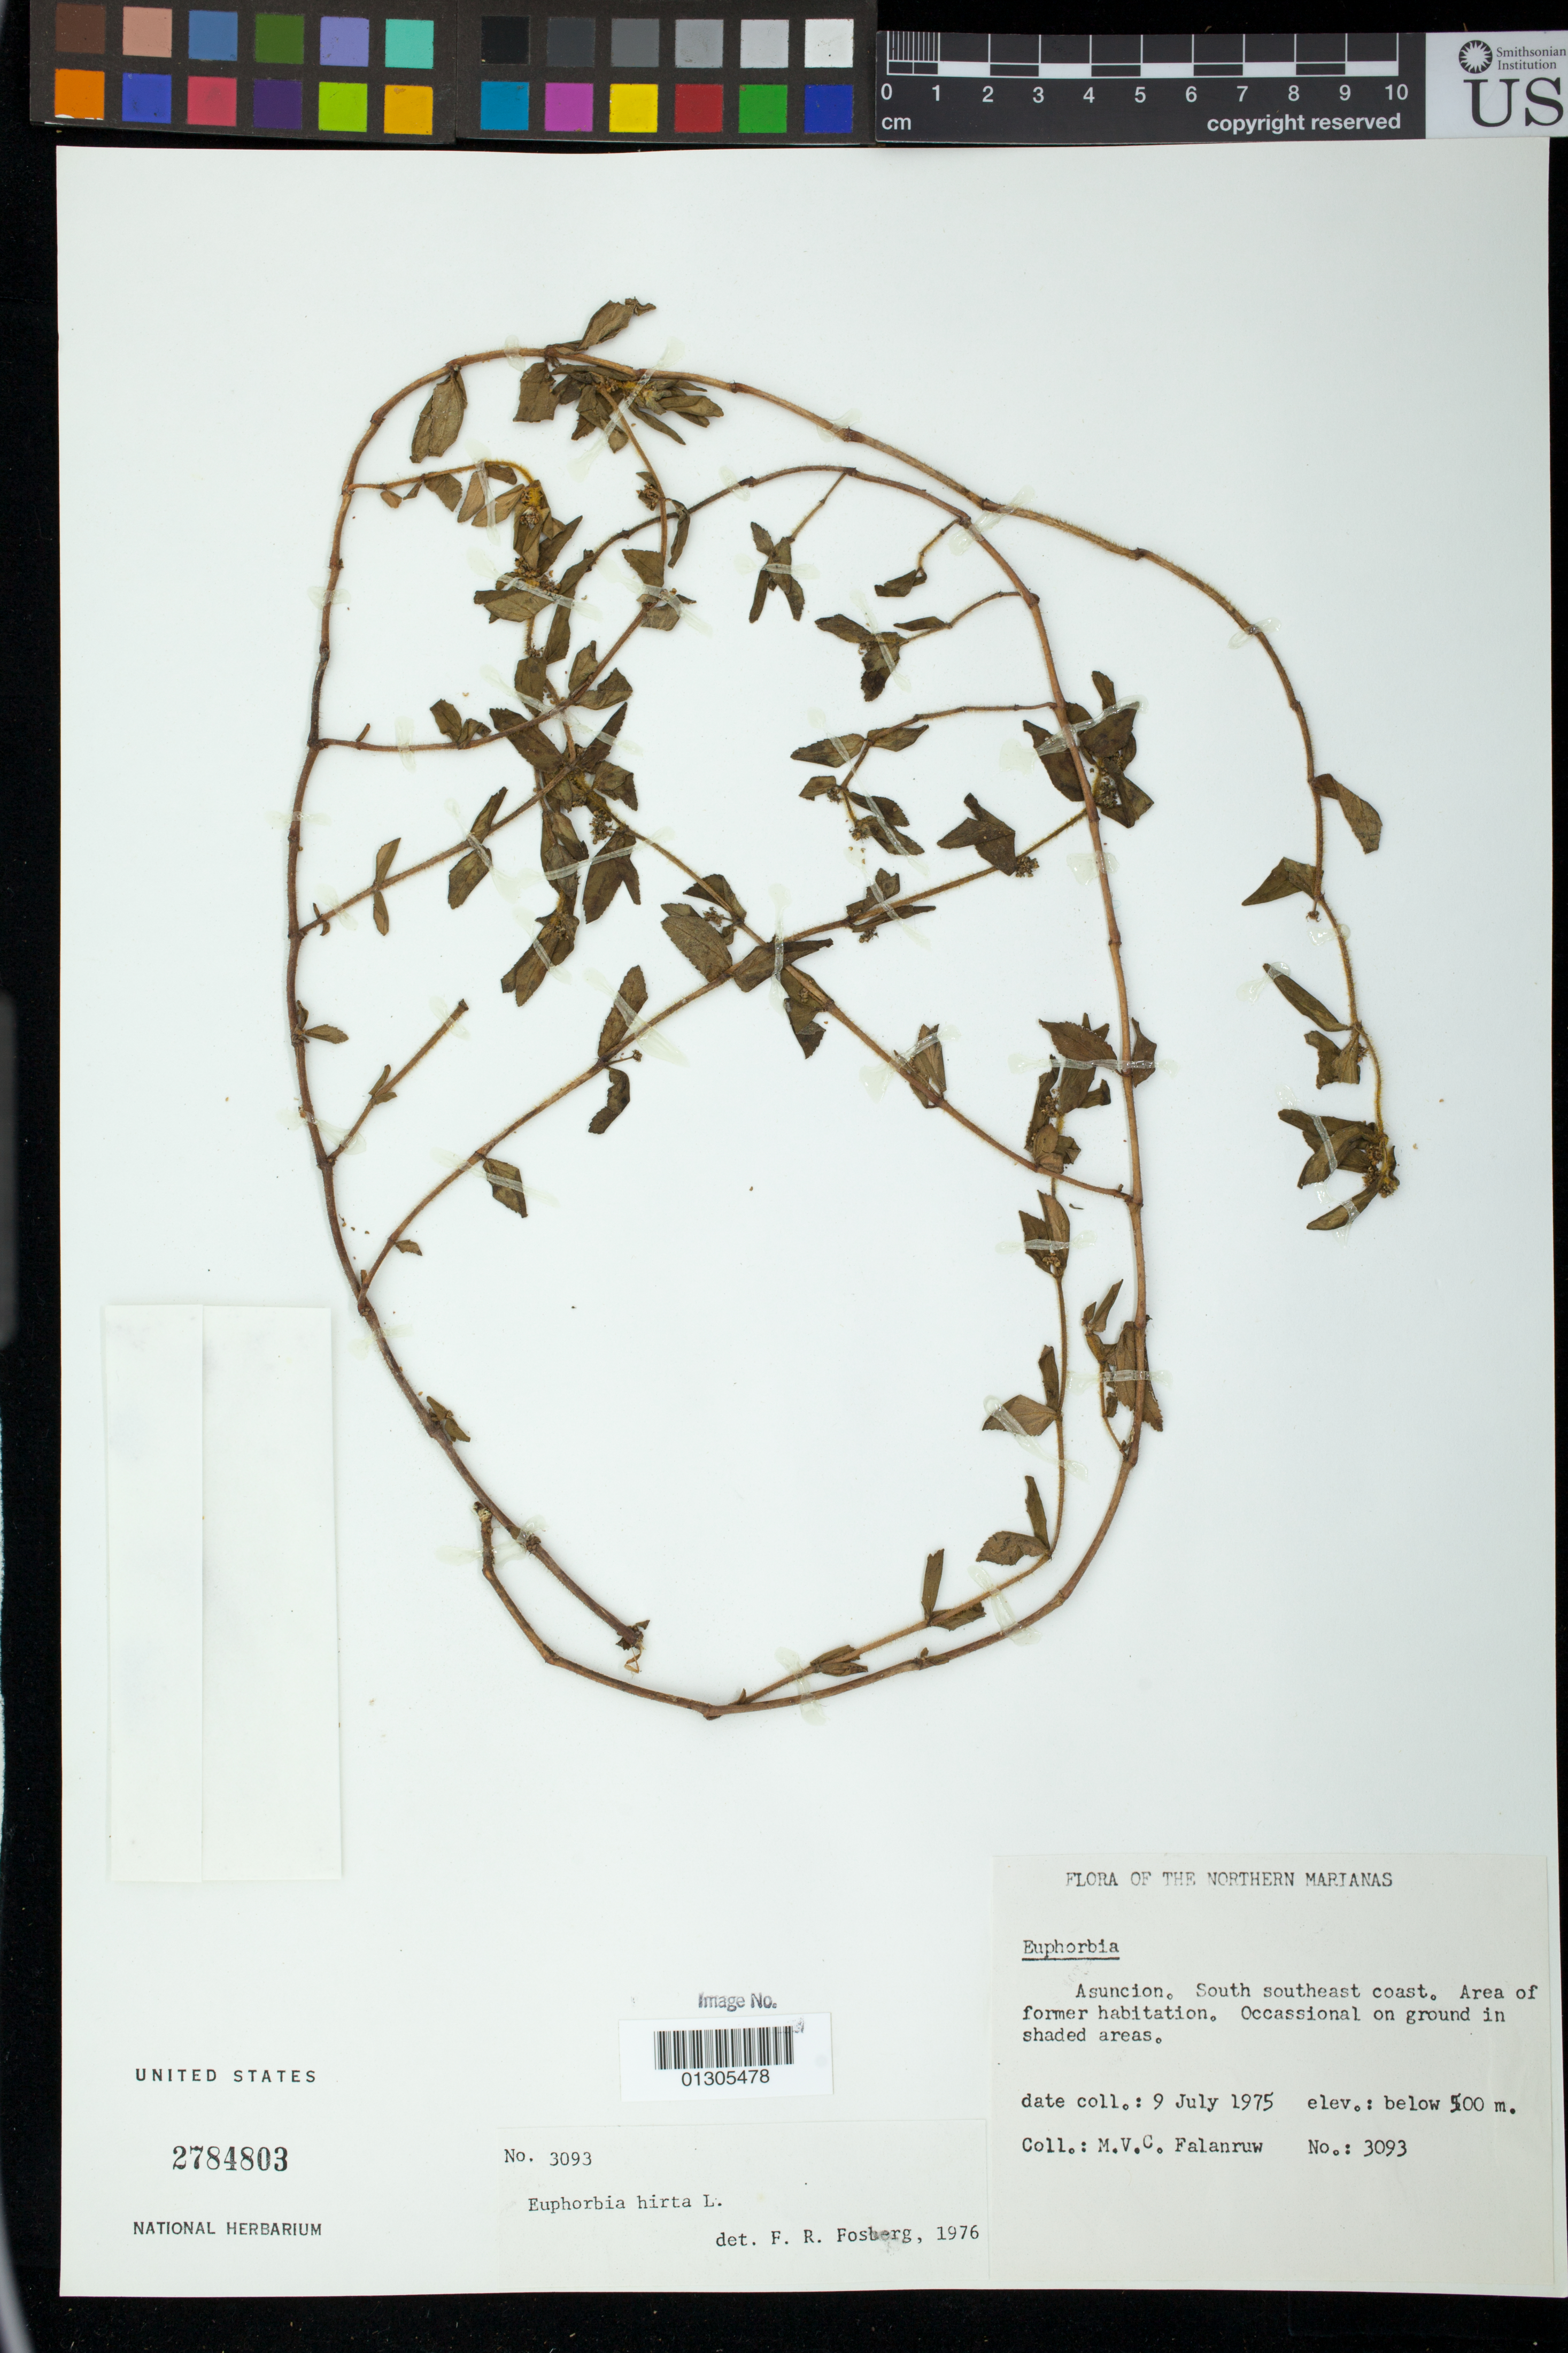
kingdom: Plantae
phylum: Tracheophyta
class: Magnoliopsida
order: Malpighiales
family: Euphorbiaceae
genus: Euphorbia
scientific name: Euphorbia hirta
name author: L.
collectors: M. V. Falanruw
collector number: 3093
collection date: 1975-07-09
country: Northern Mariana Islands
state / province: Northern Islands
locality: Ascuncion. South southeast coast. Area of former habitation. Occasionally on ground in shaded areas.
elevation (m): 0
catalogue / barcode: US 2784803